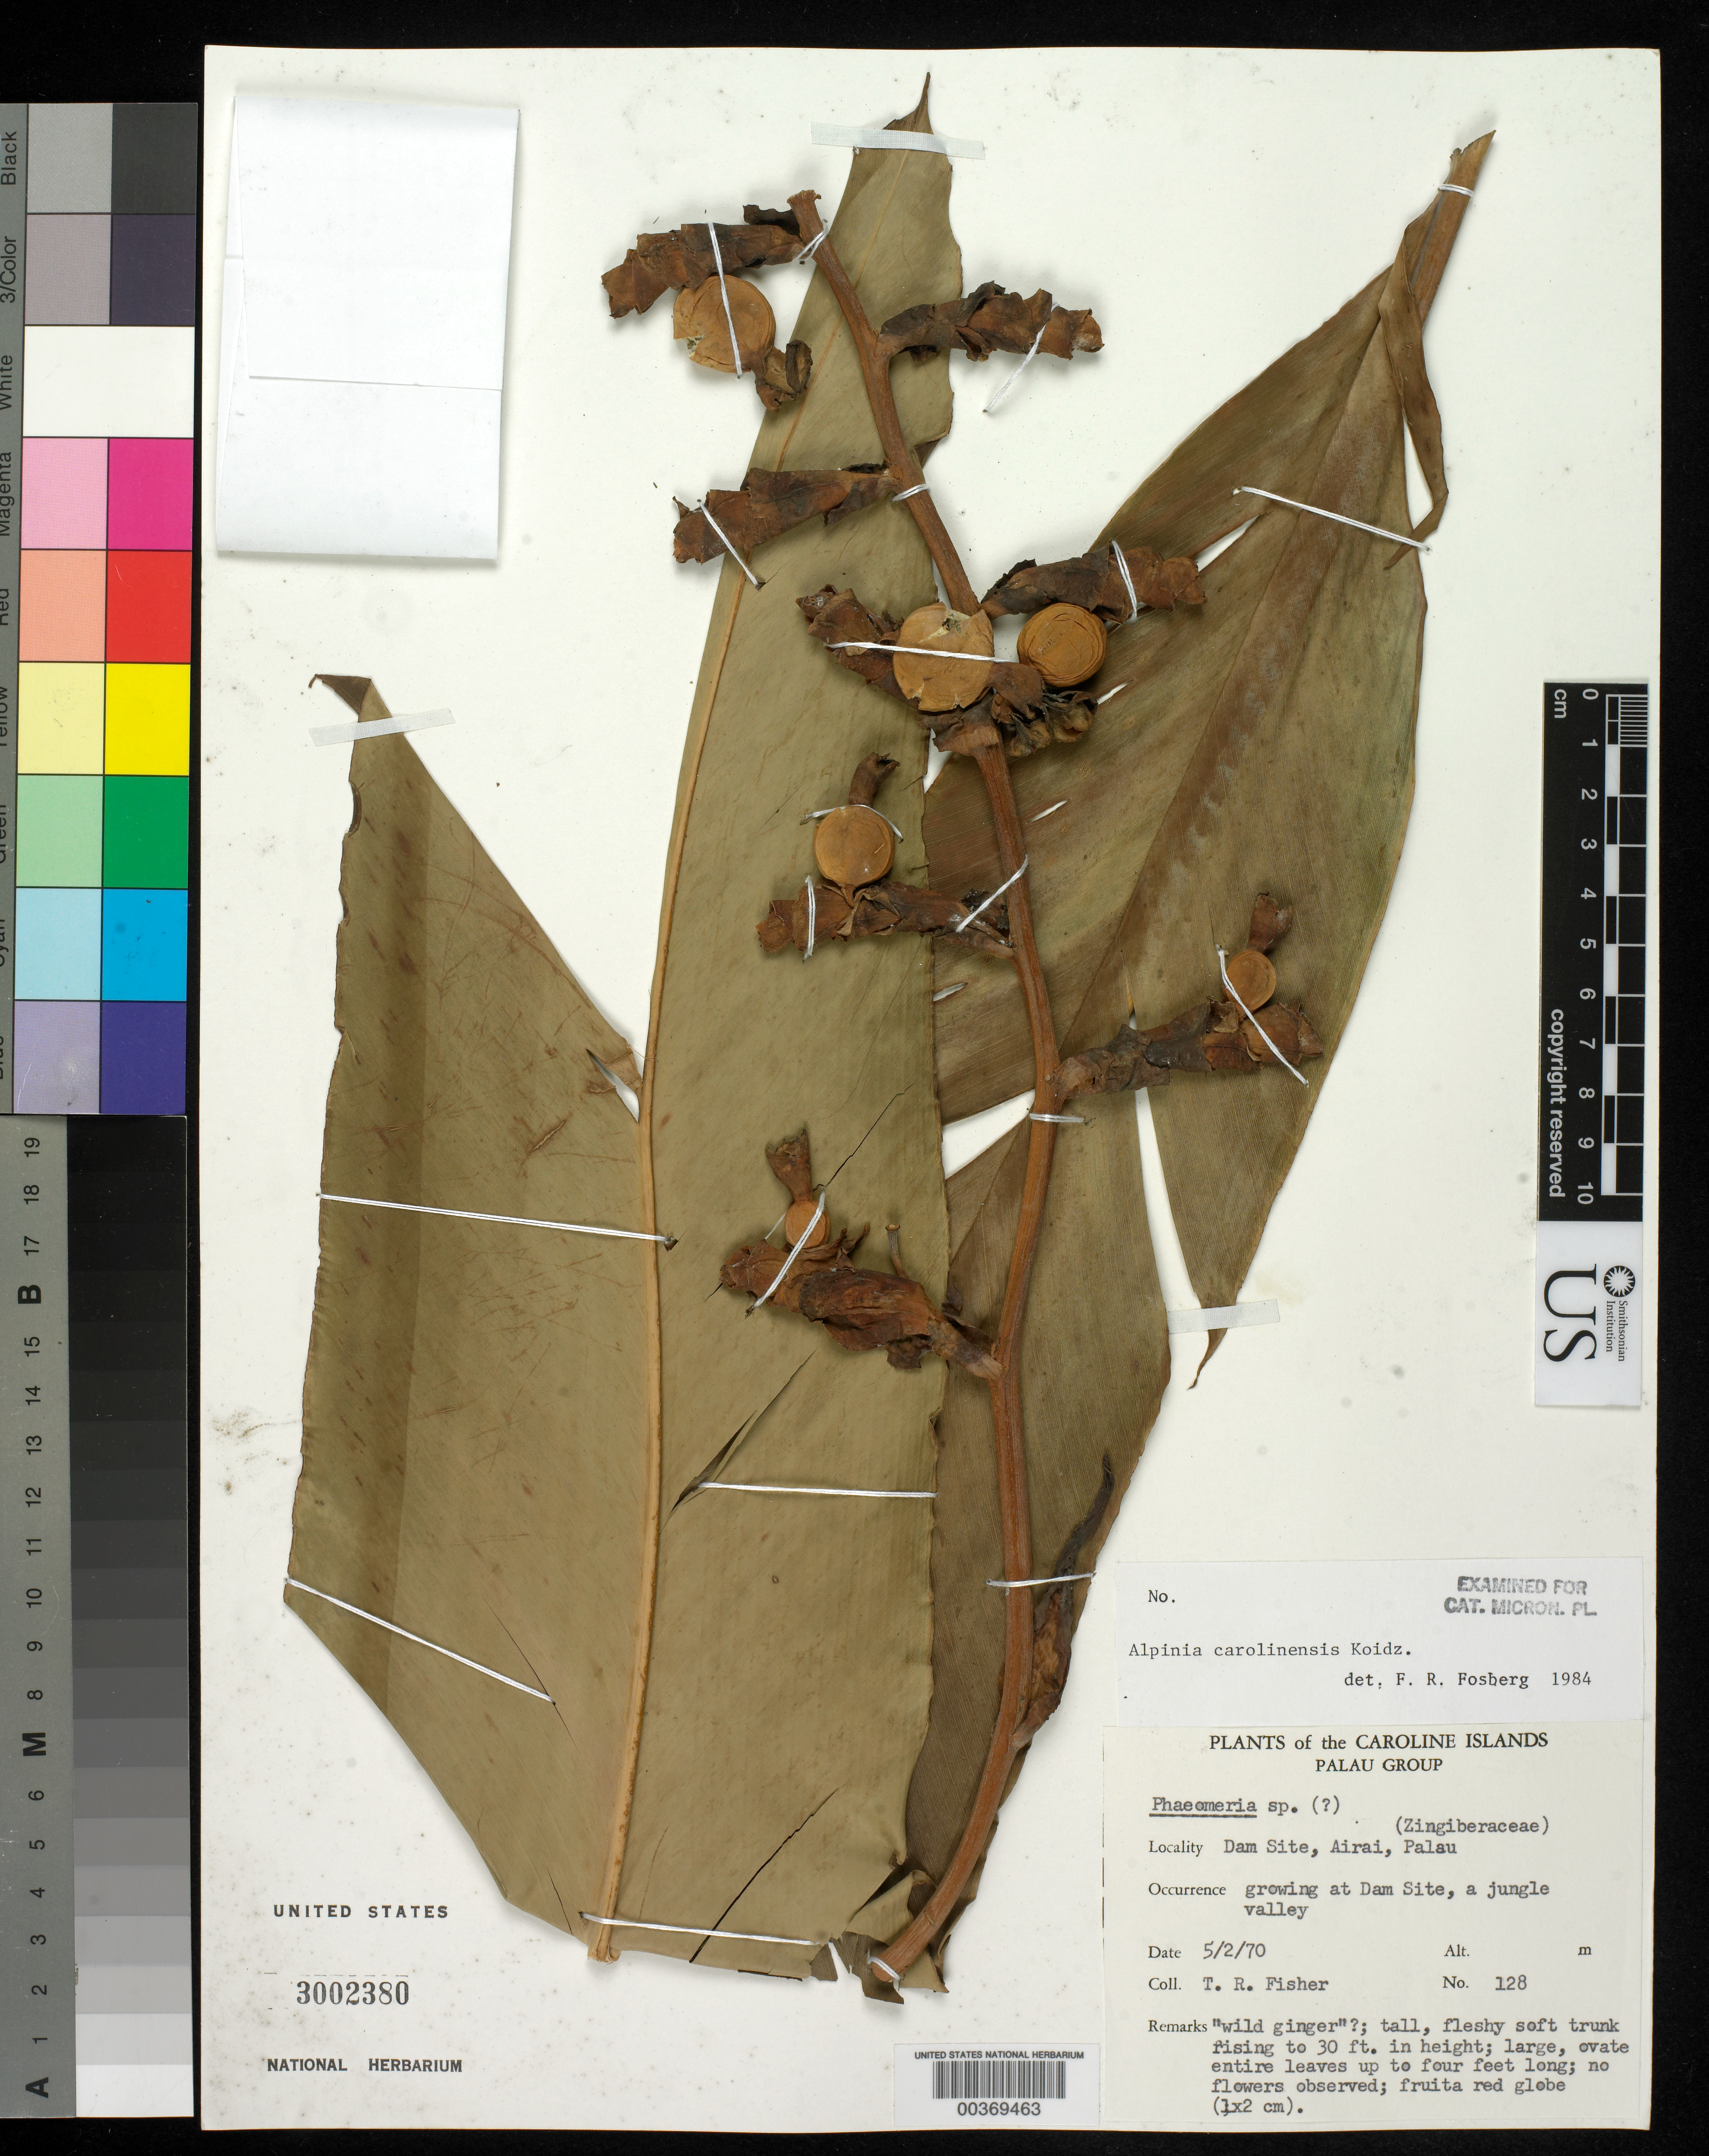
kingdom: Plantae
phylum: Tracheophyta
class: Liliopsida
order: Zingiberales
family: Zingiberaceae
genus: Alpinia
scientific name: Alpinia carolinensis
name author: Koidz.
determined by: Fosberg, F. R.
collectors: T. R. Fisher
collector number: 128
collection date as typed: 05 Feb 1970 or 02 May 1970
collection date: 1970-02-05 or 1970-05-02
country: Palau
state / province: Airai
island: Babeldaob [Babelthuap]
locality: Dam site, Airai, Palau Islands, Caroline Islands (Babeldaob I.=Babelthaup I.)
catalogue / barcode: US 3002380